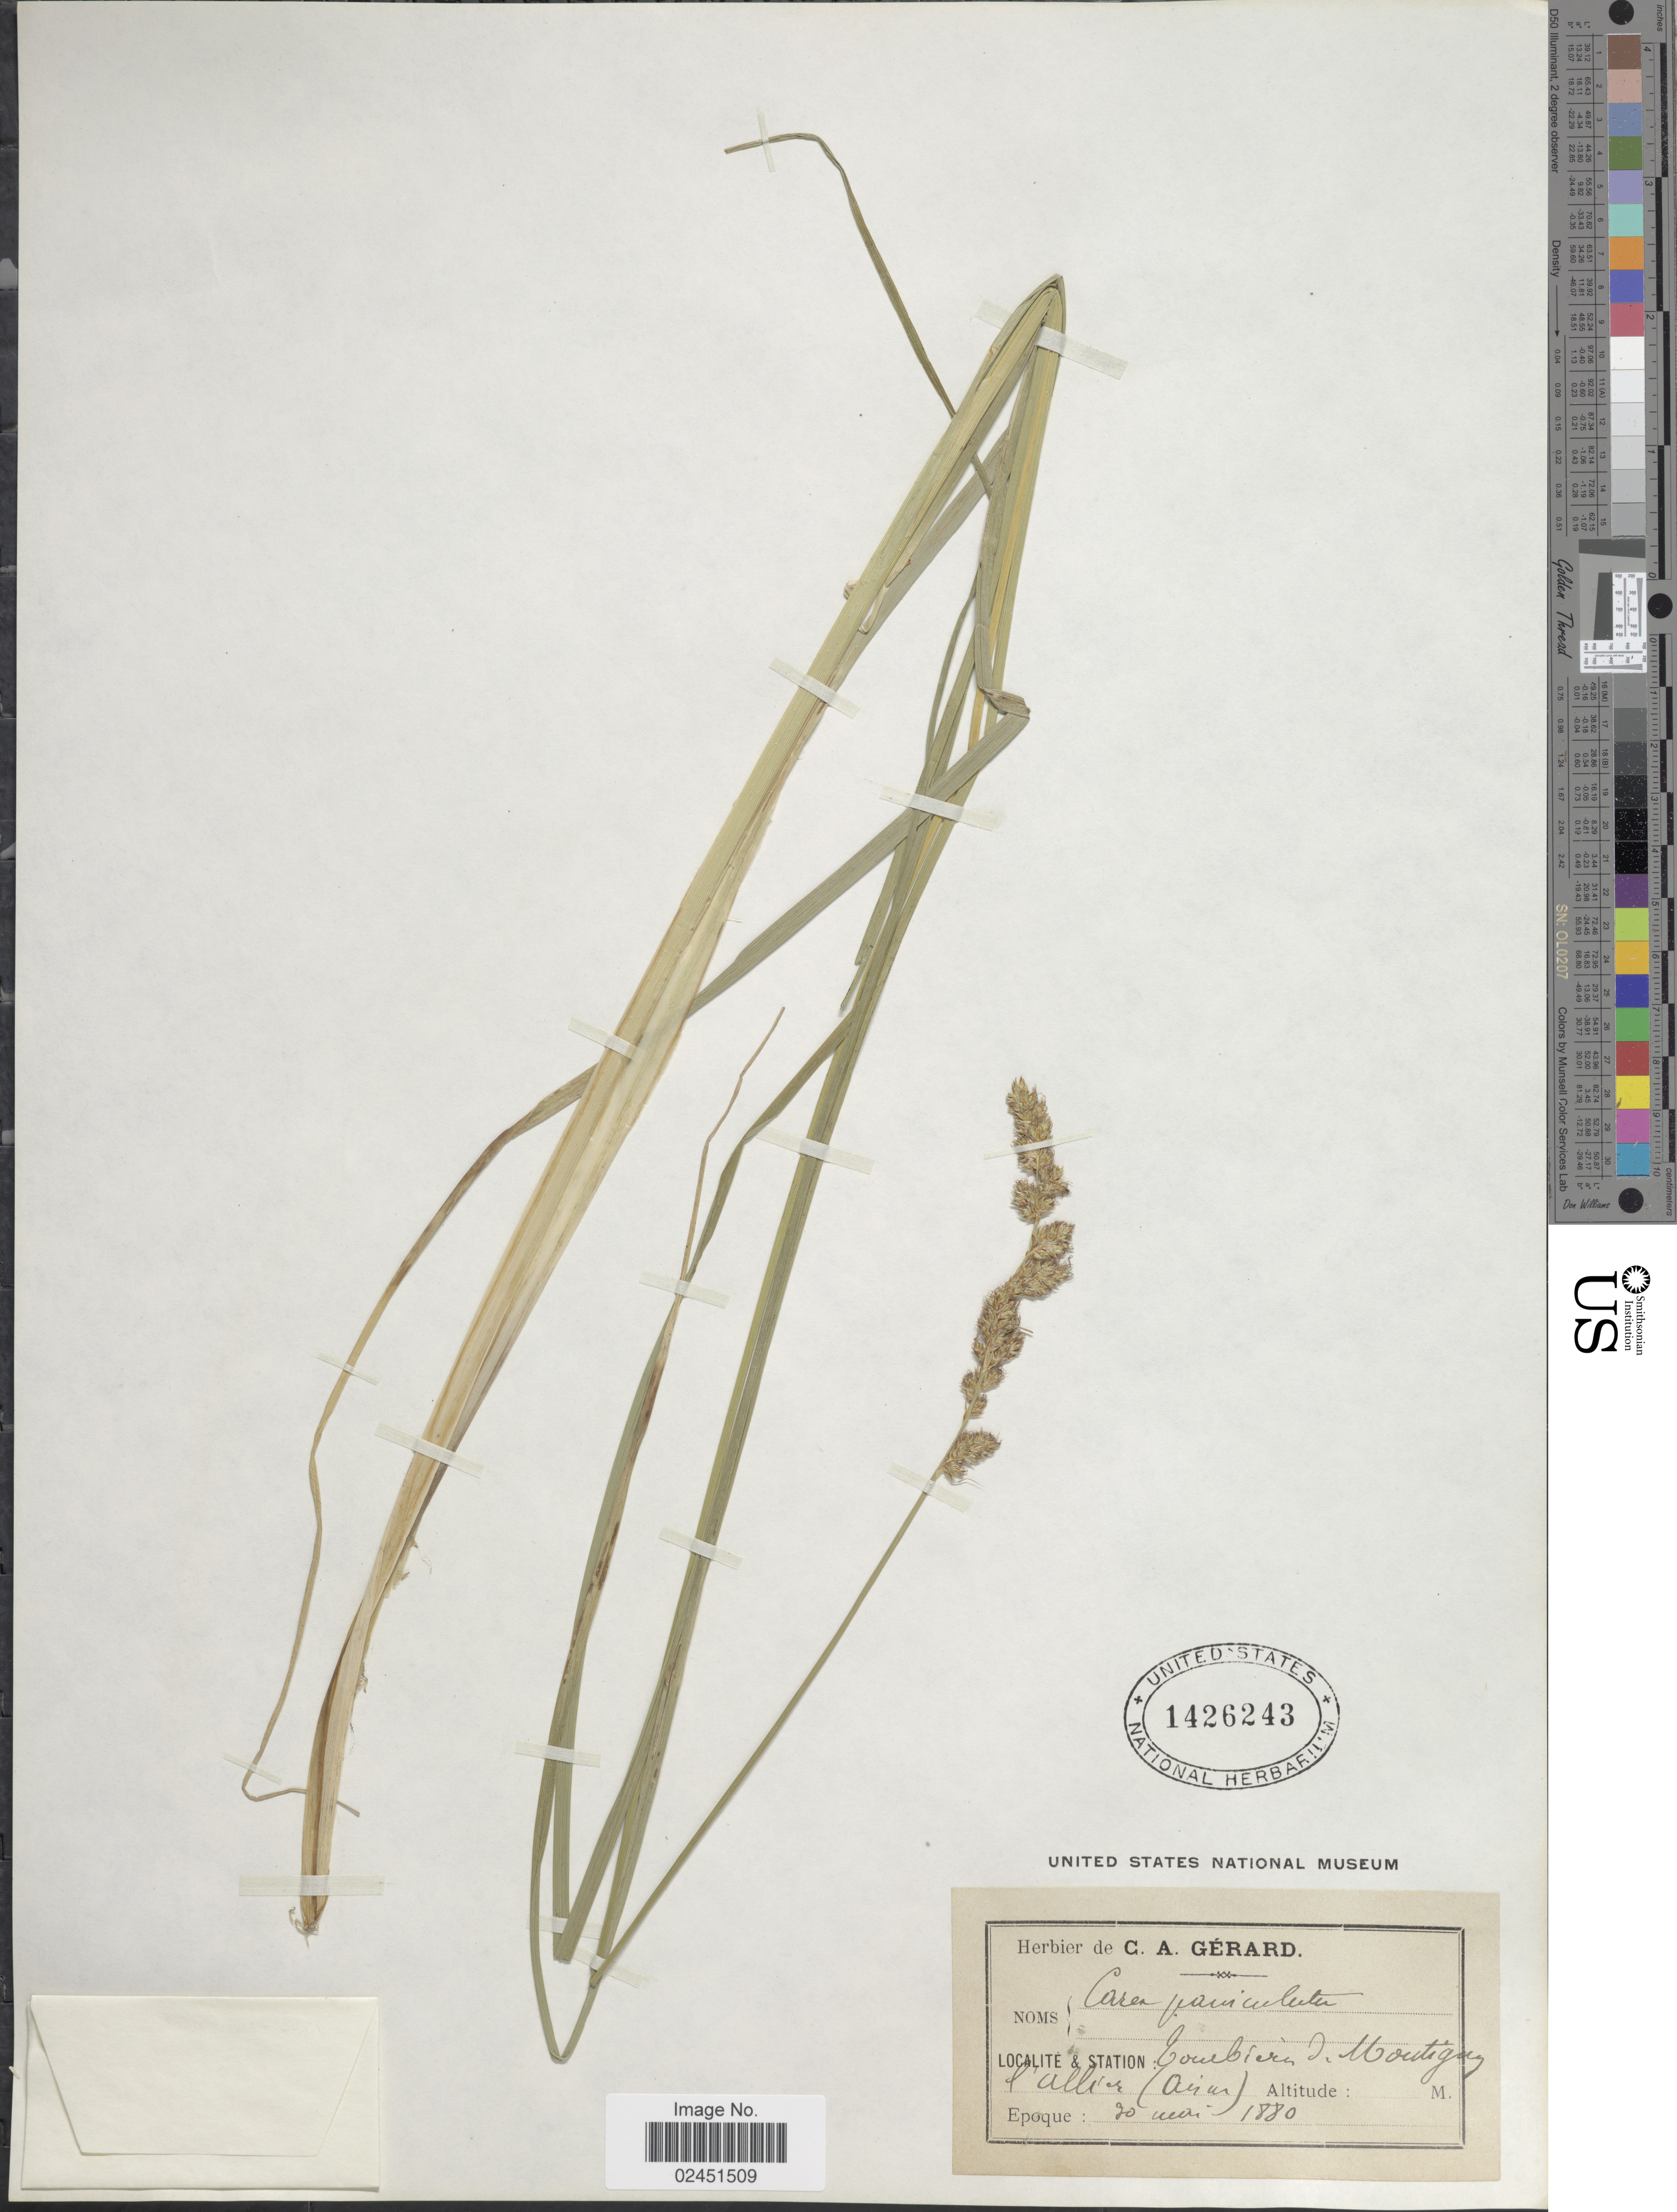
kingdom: Plantae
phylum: Tracheophyta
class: Liliopsida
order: Poales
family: Cyperaceae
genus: Carex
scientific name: Carex paniculata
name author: L.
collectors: C. Gerard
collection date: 1880-05-20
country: France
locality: Eouebieres de Montigng l' allier (Ariar) [interpreted]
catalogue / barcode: US 1426243